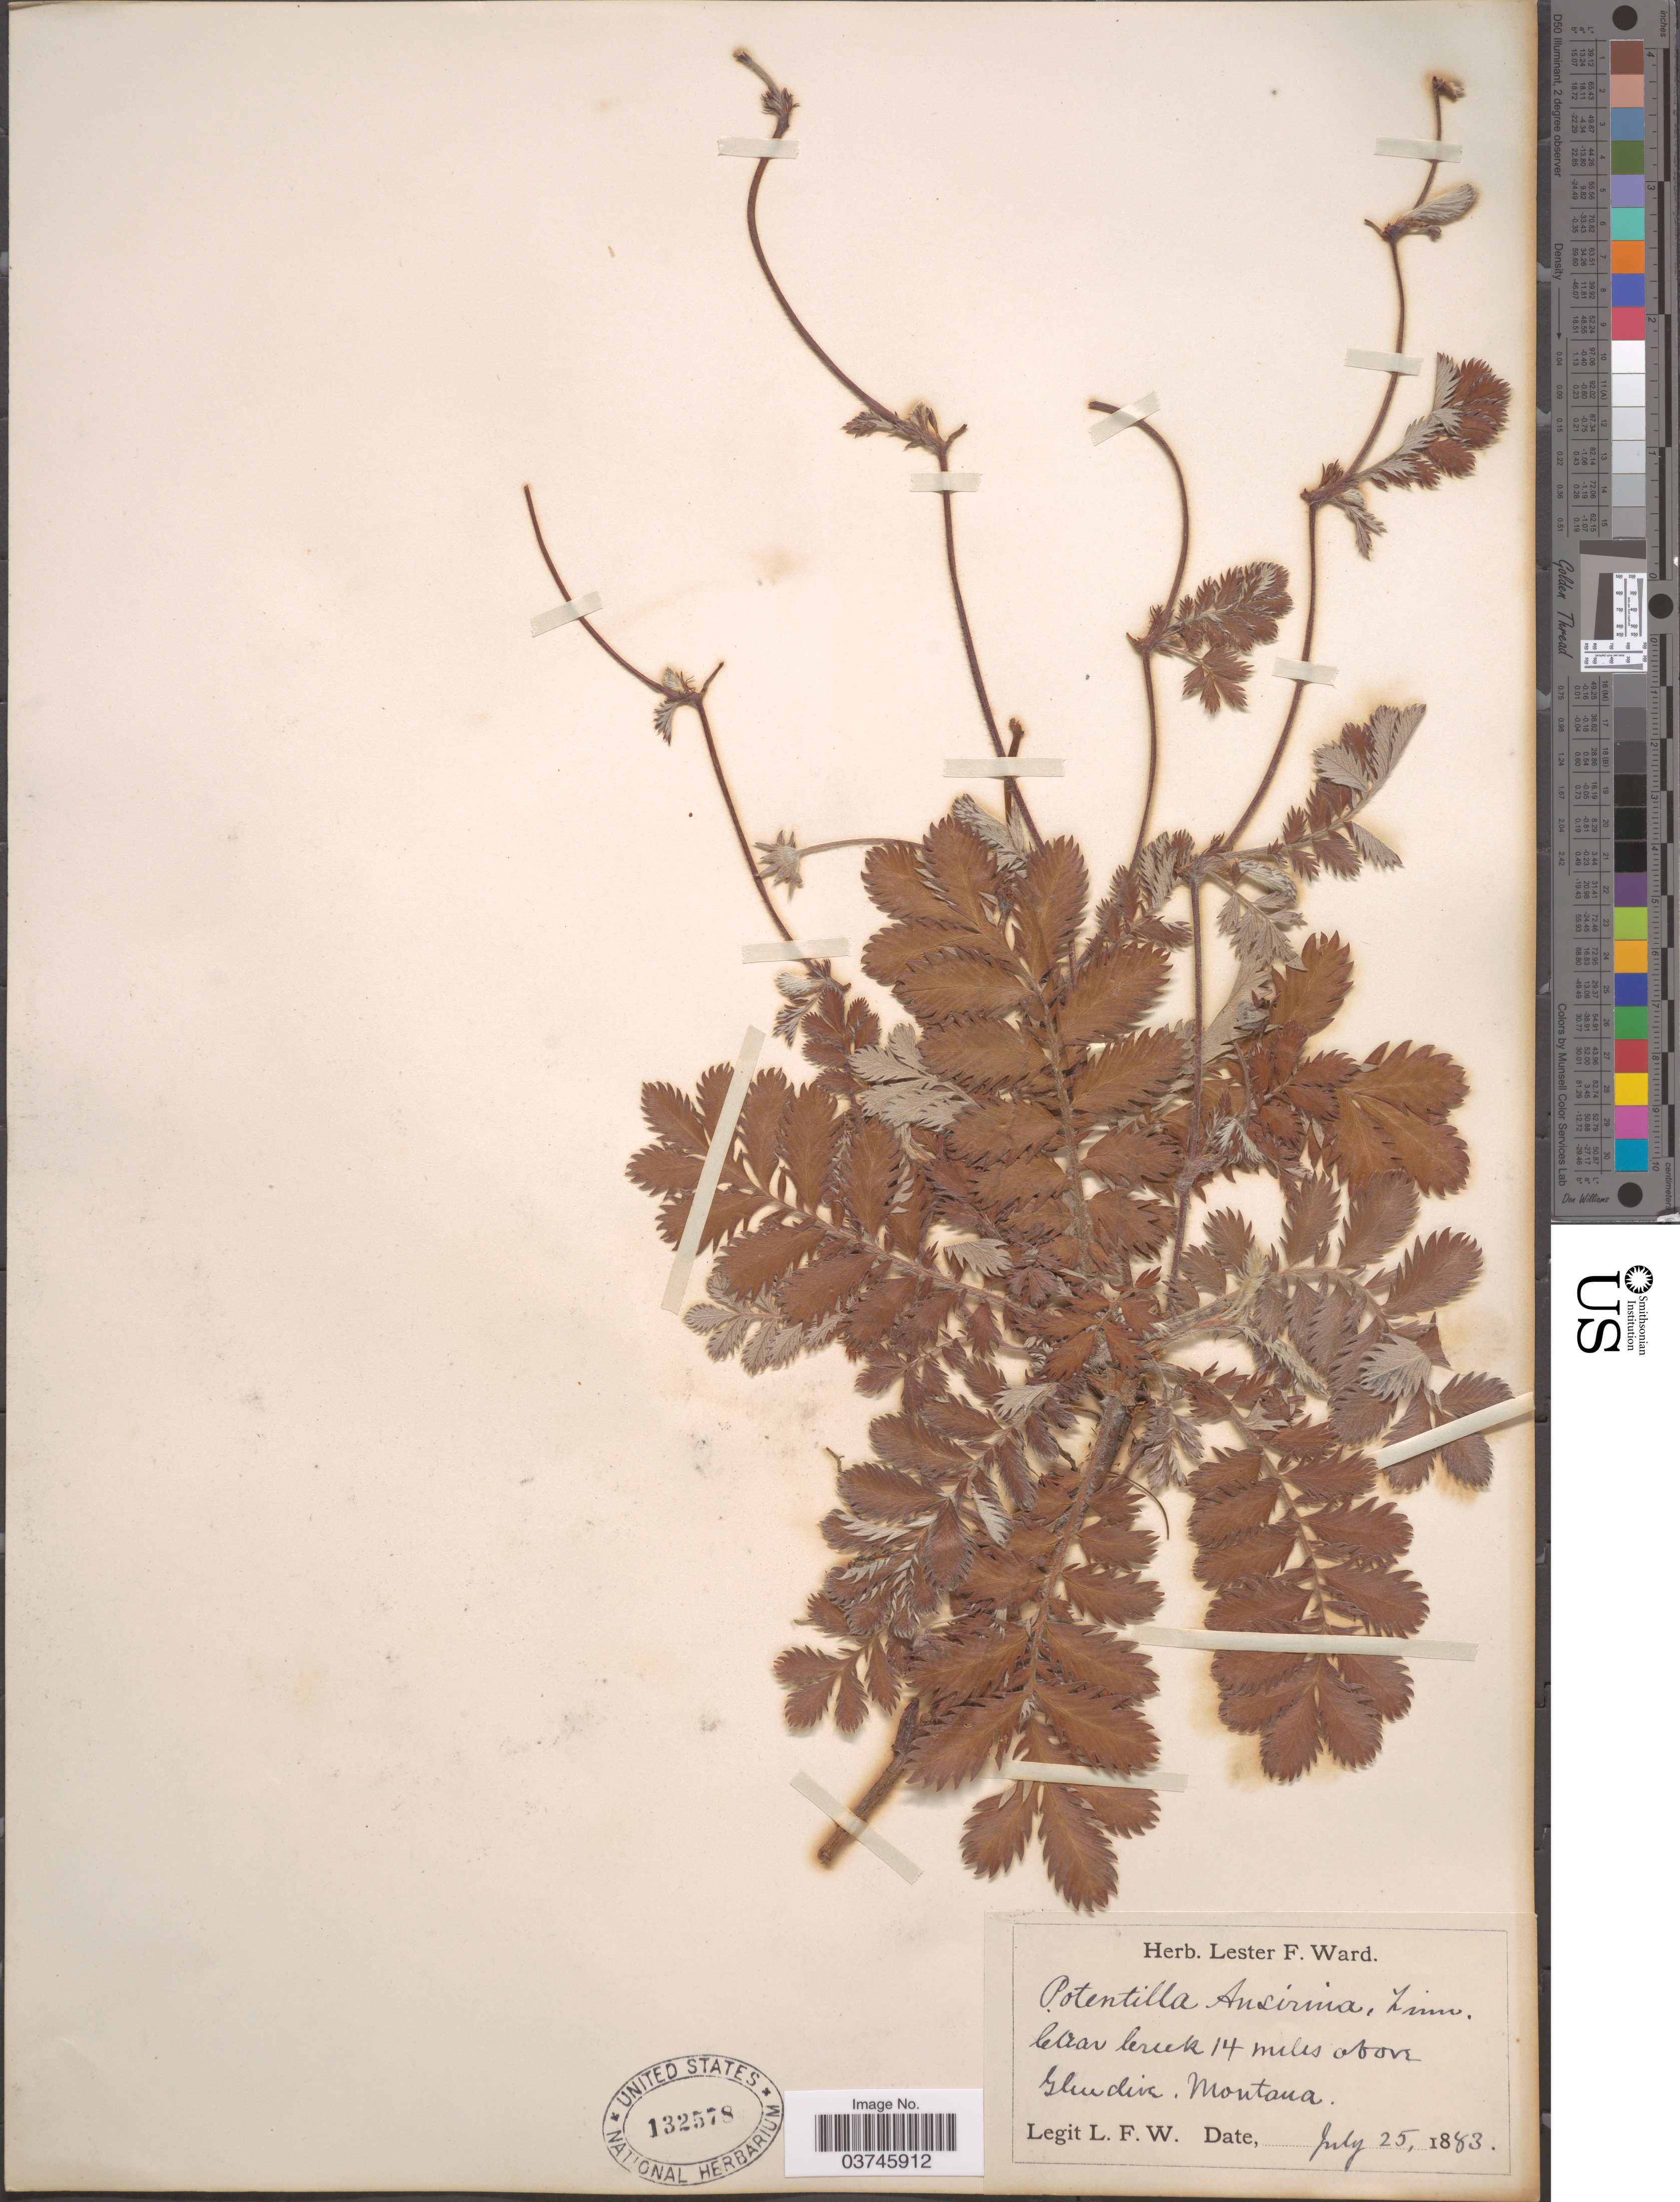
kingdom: Plantae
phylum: Tracheophyta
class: Magnoliopsida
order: Rosales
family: Rosaceae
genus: Argentina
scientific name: Argentina anserina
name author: (L.) Rydb.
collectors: L. F. Ward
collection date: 1883-07-25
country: United States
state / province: Montana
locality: Clear Creek 14 miles above Glendive.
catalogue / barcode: US 132578